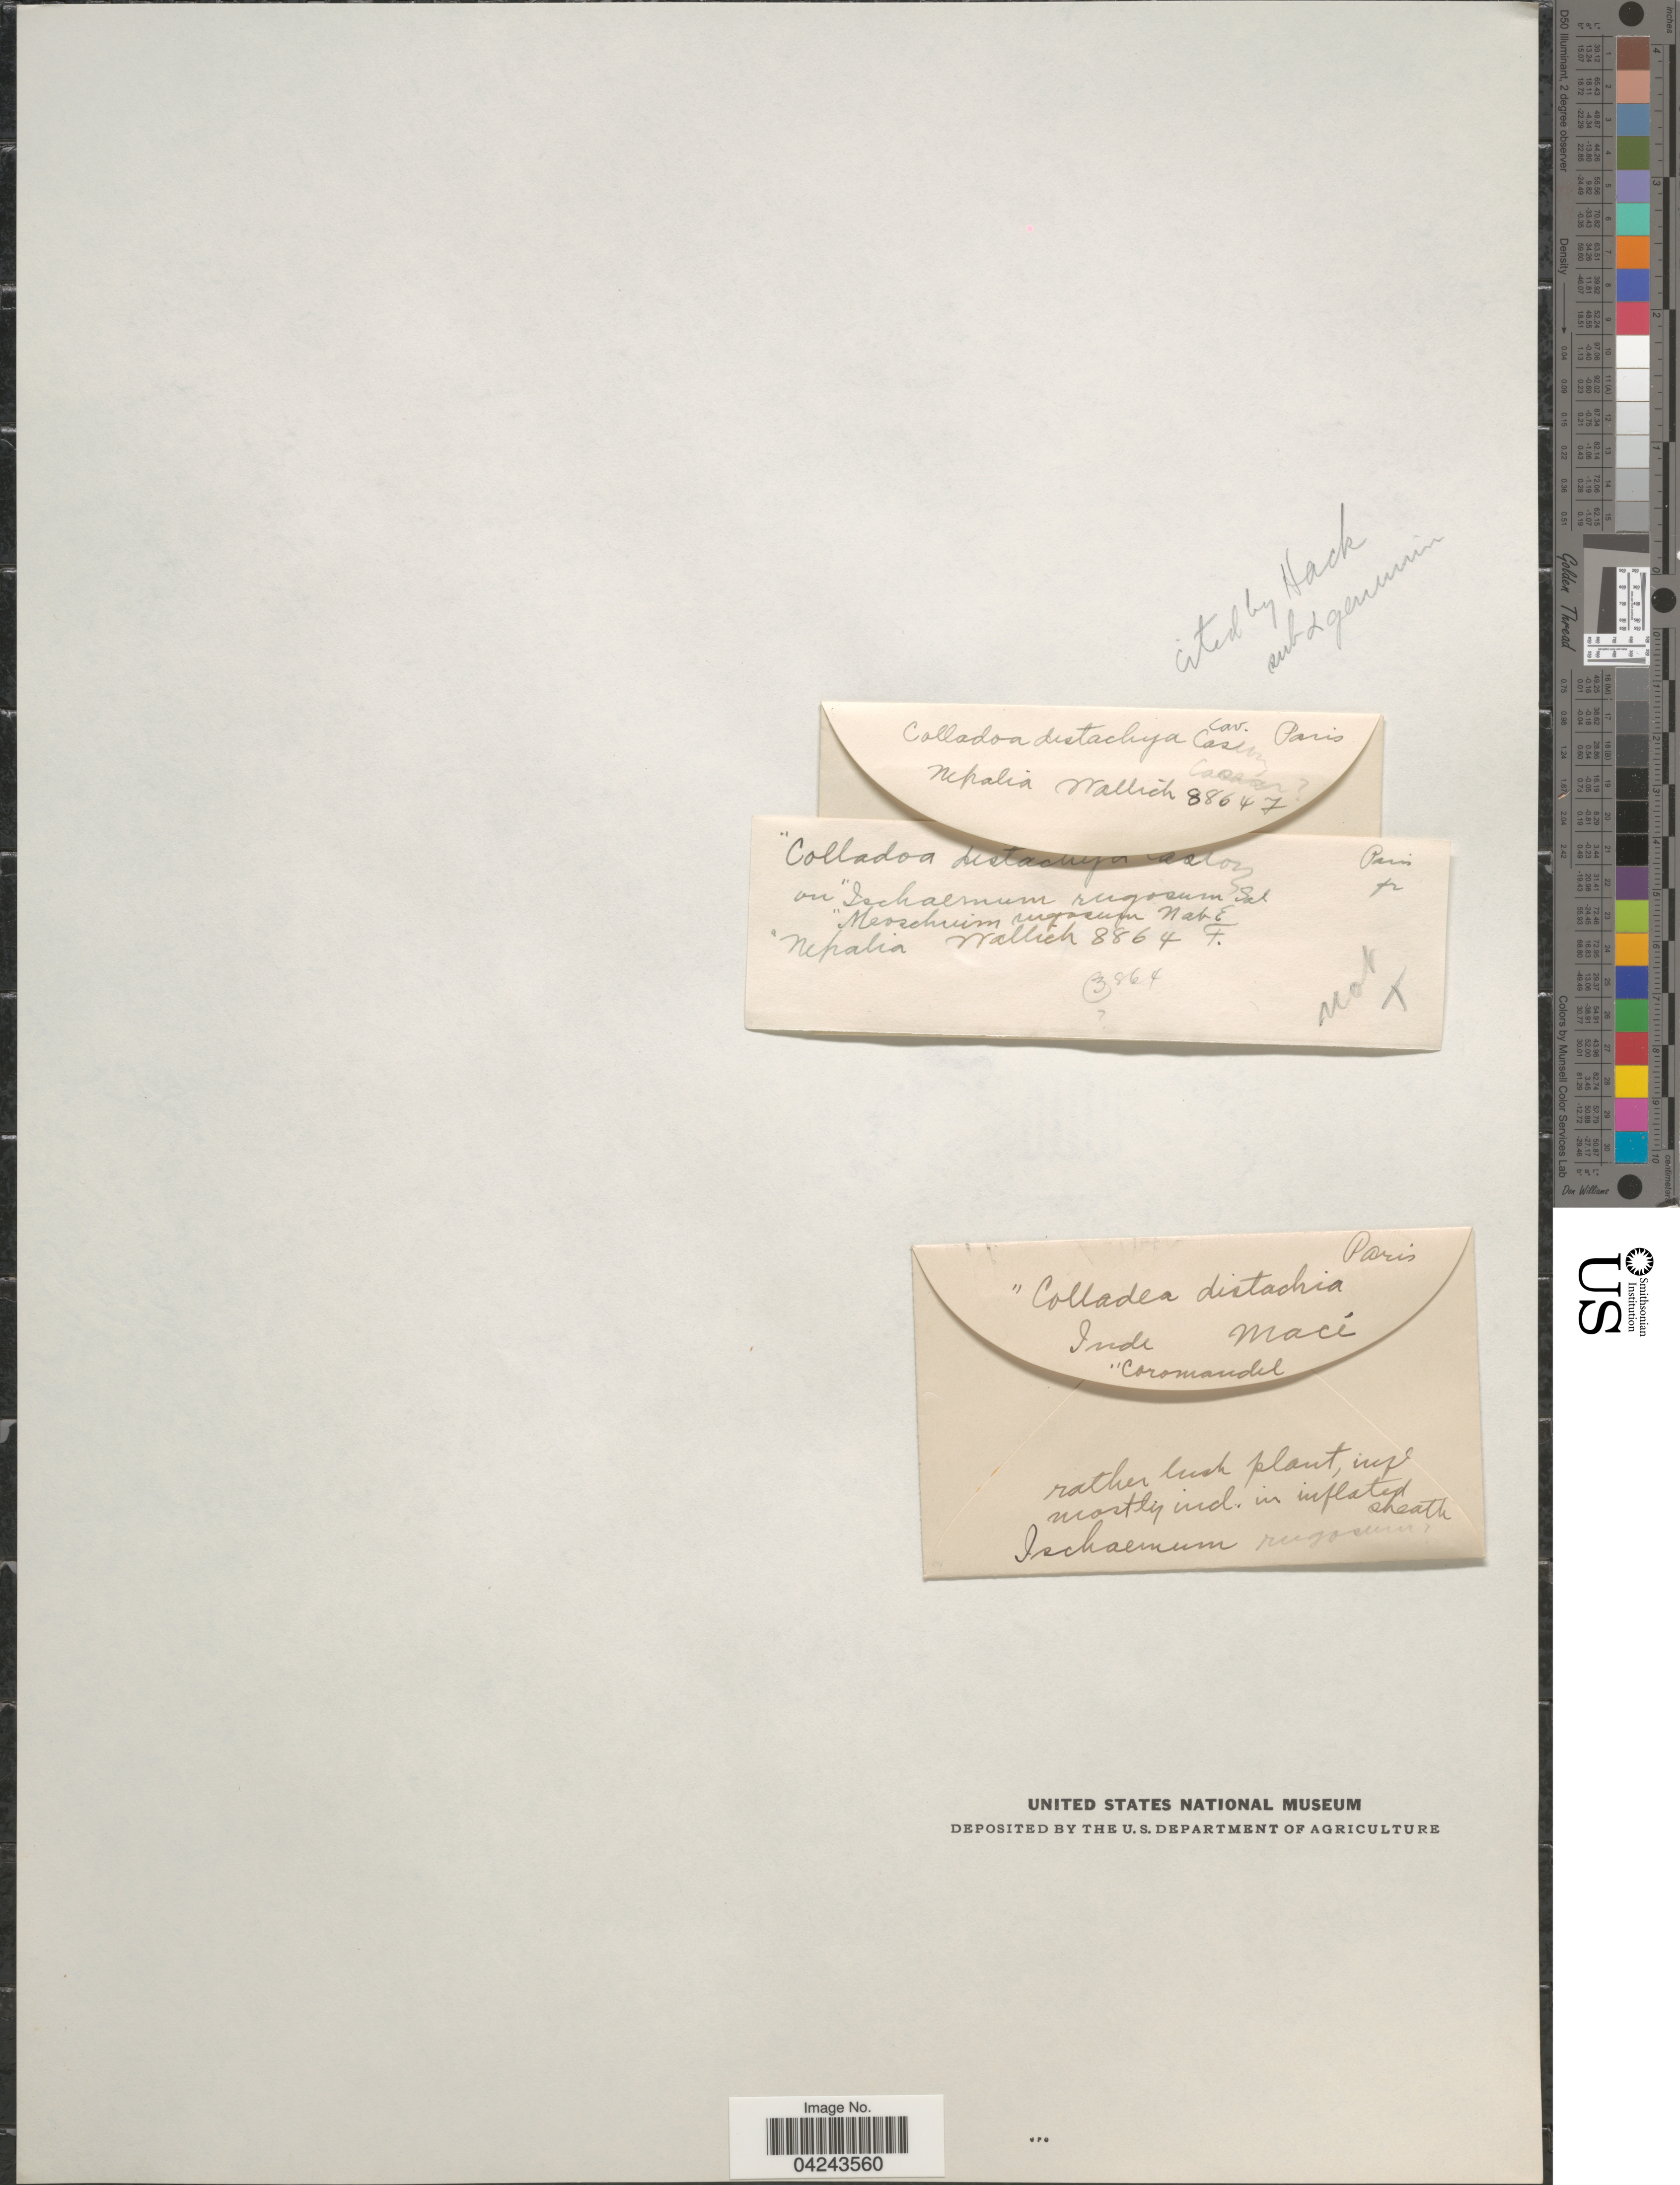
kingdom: Plantae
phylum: Tracheophyta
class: Liliopsida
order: Poales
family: Poaceae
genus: Ischaemum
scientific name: Ischaemum rugosum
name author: Salisb.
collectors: -- Wallich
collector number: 88647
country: Nepal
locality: Nepalia.